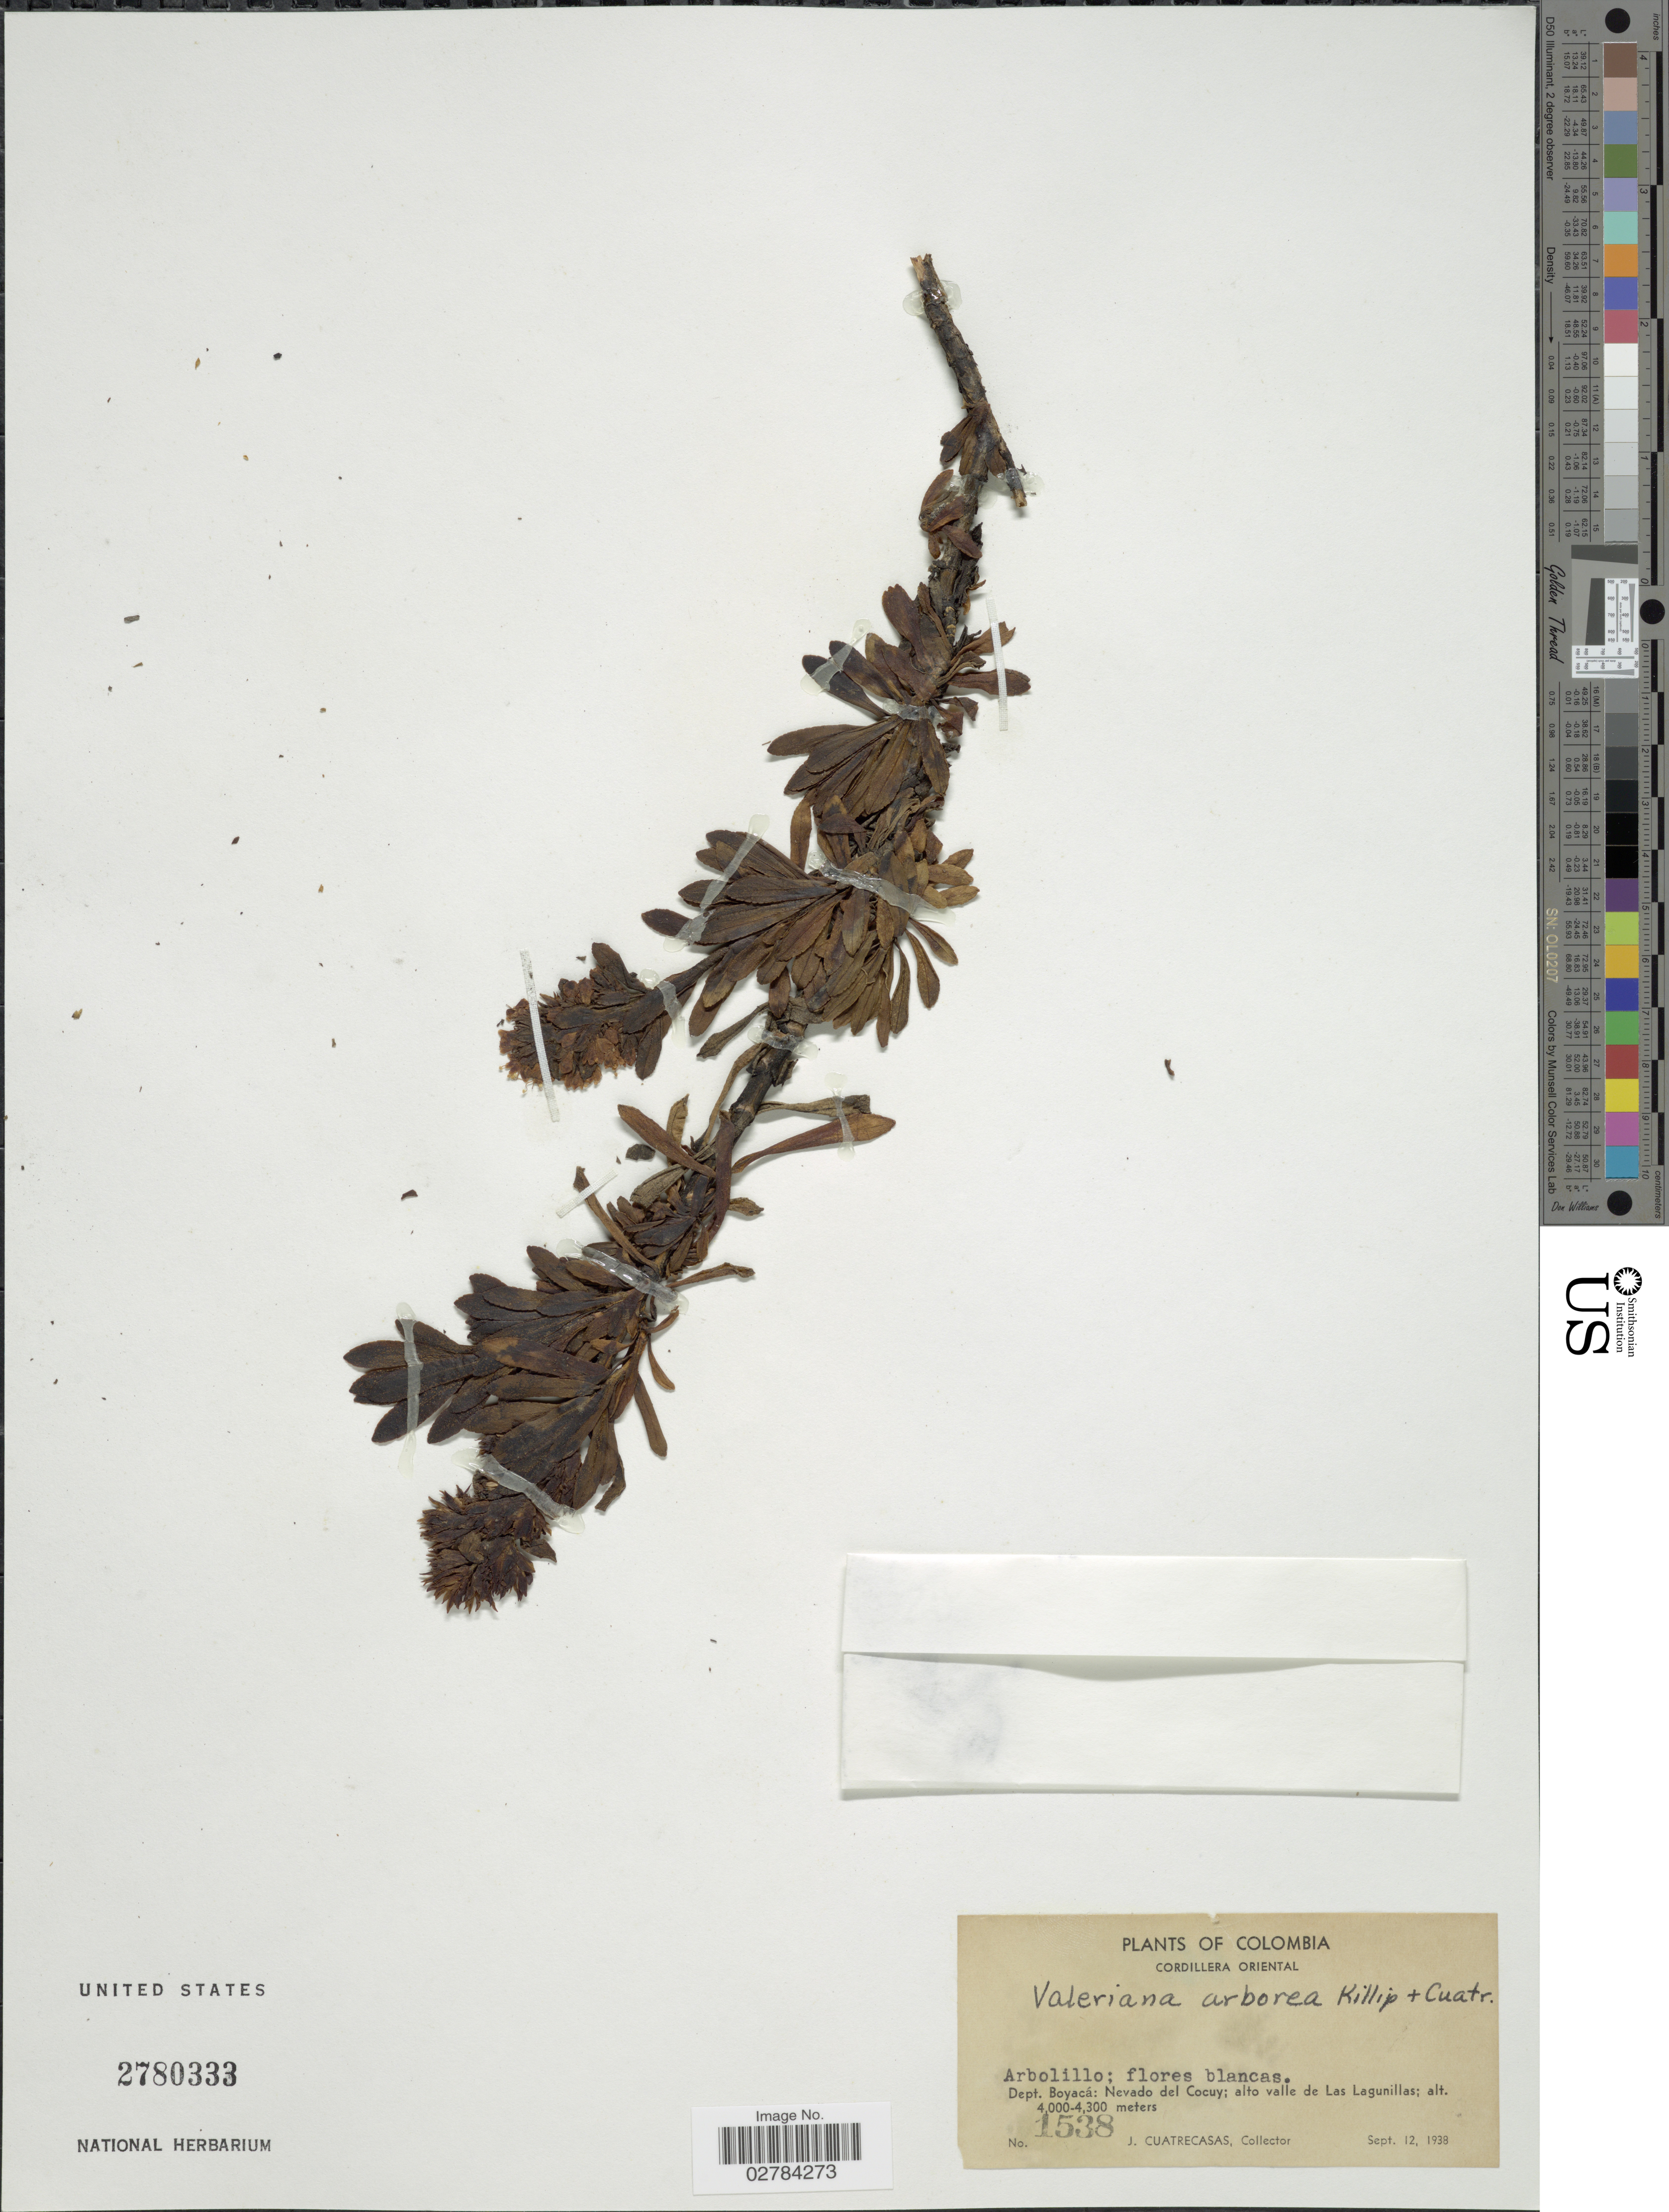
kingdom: Plantae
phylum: Tracheophyta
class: Magnoliopsida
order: Dipsacales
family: Caprifoliaceae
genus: Valeriana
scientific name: Valeriana arborea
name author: Killip & Cuatrec.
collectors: J. Cuatrecasas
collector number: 1538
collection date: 1938-09-12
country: Colombia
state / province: Boyacá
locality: Cordillera Oriental. Dept. Boyacá: Nevado del Cocuy; alto valle de Las Lagunillas.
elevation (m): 4000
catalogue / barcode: US 2780333